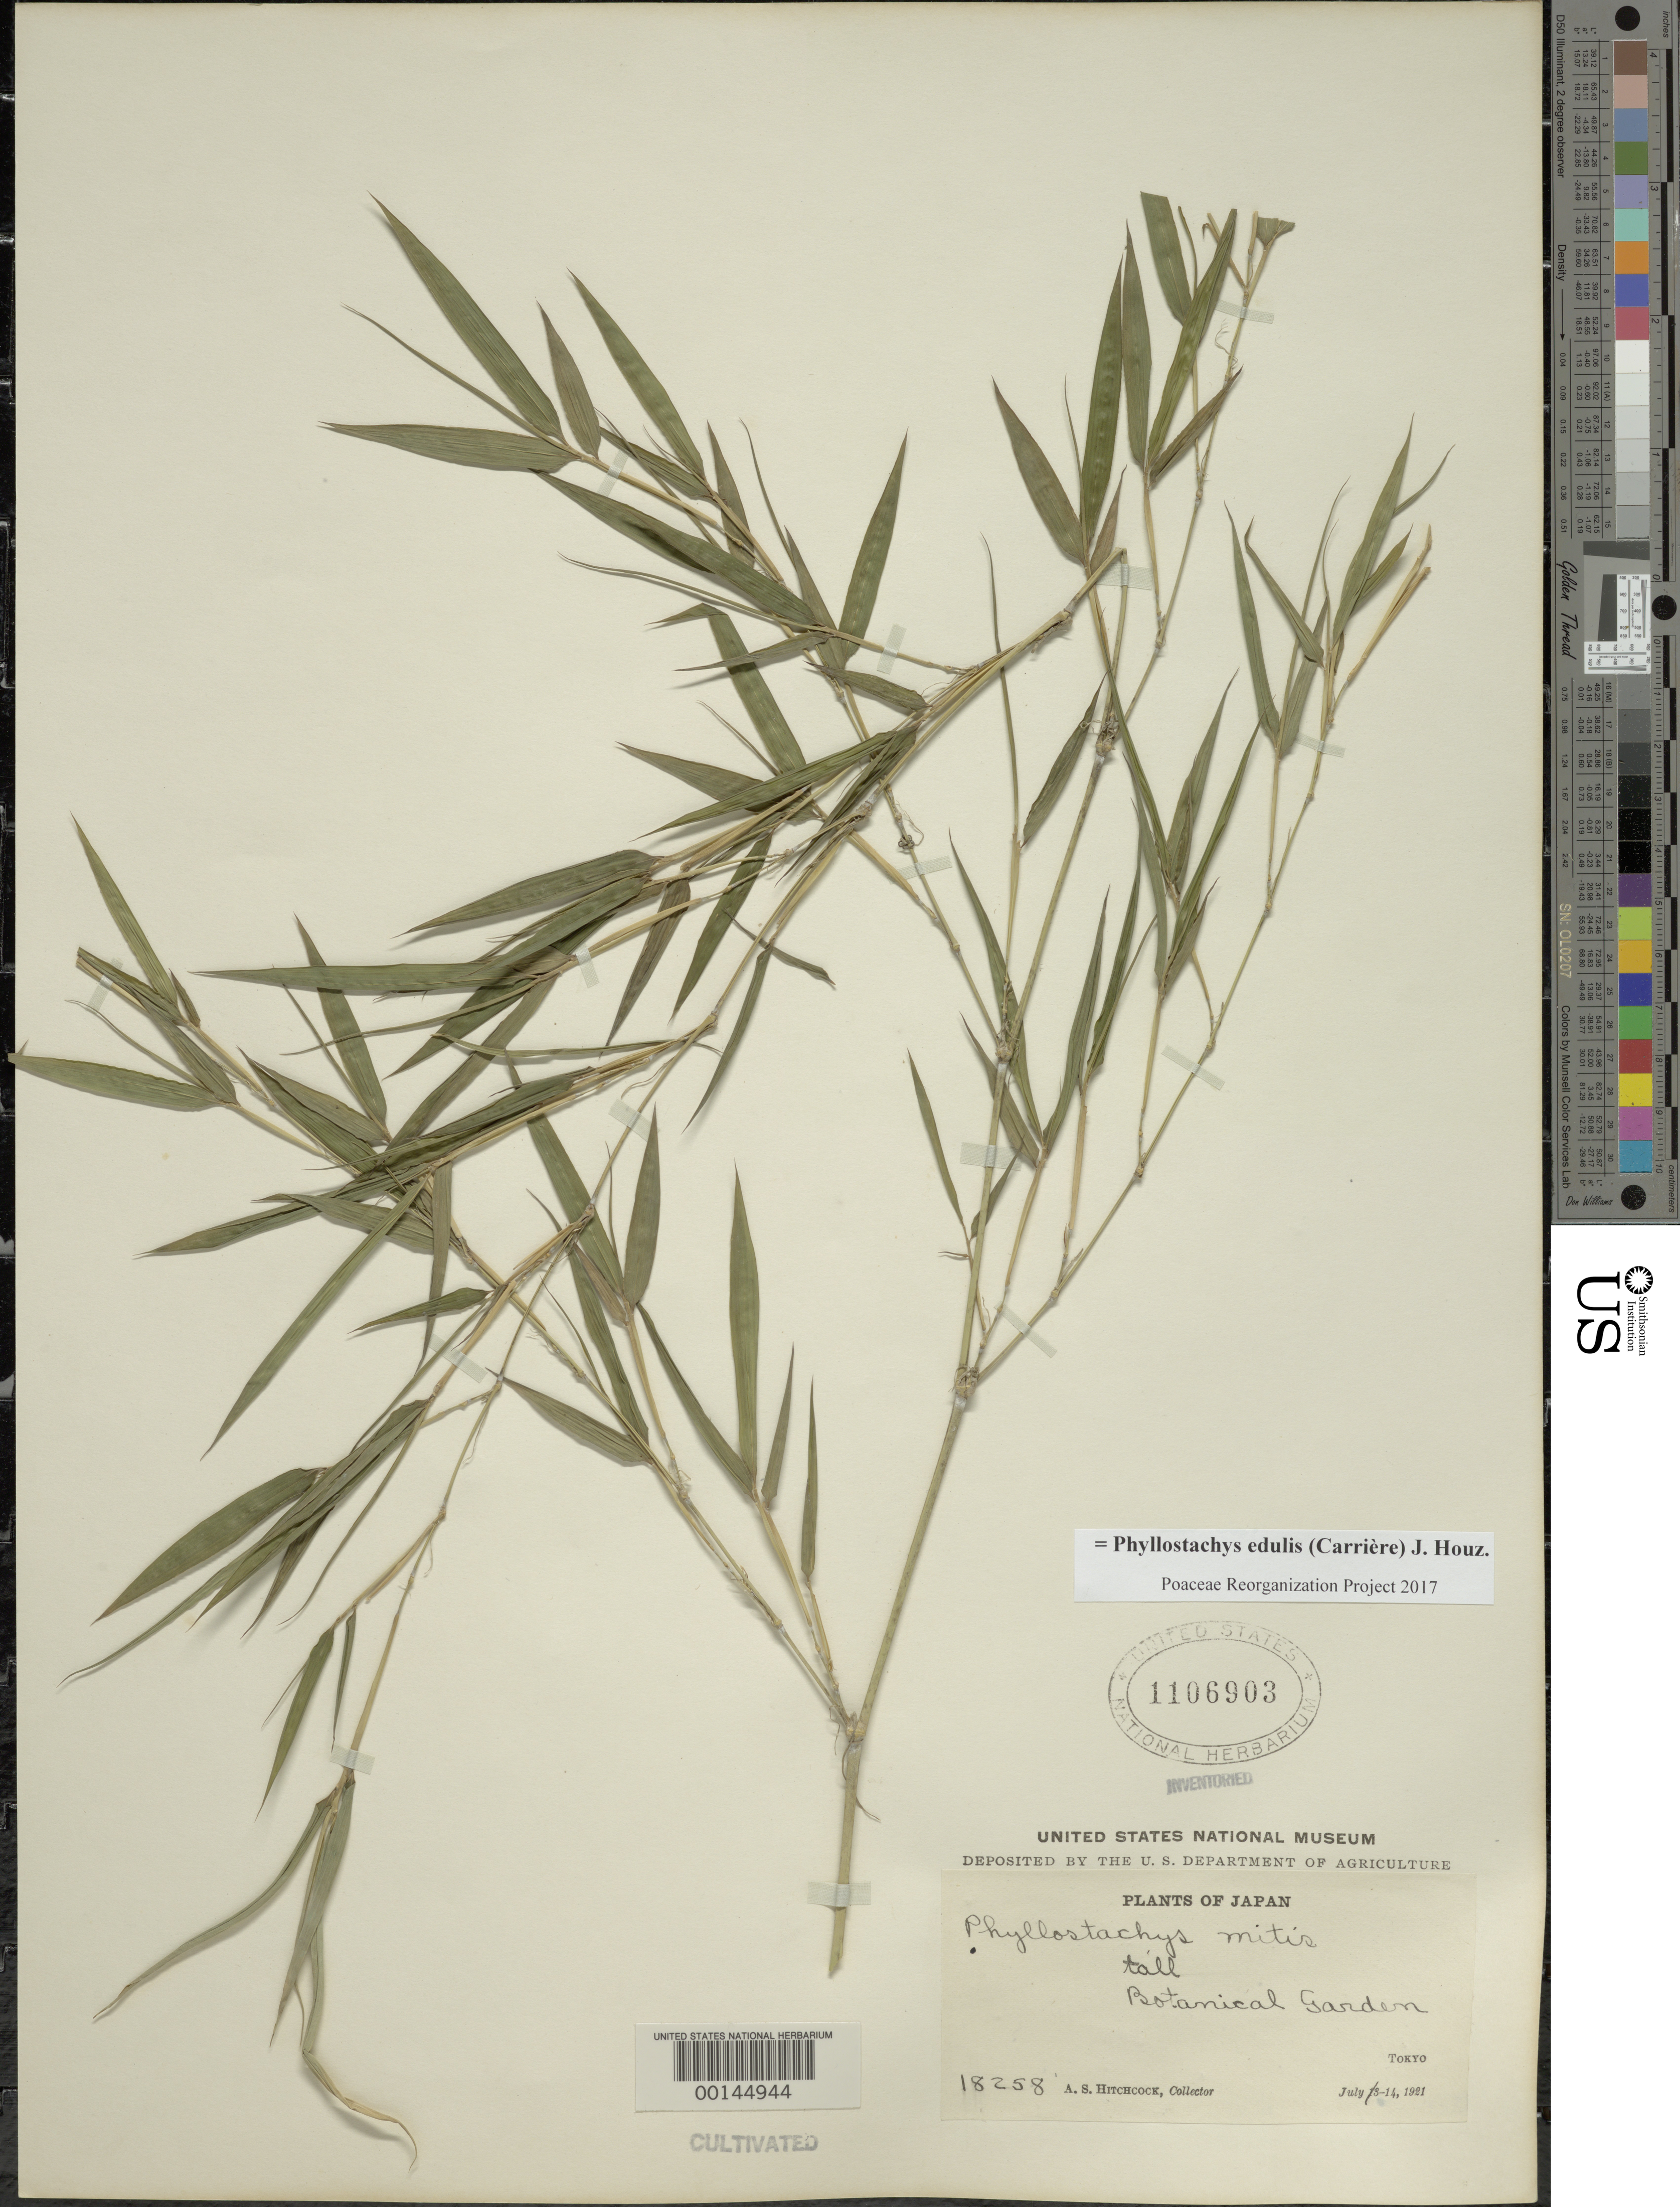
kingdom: Plantae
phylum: Tracheophyta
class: Liliopsida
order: Poales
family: Poaceae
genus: Phyllostachys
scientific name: Phyllostachys edulis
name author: (Carrière) J. Houz.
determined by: Poaceae Reorganization Project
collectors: A. S. Hitchcock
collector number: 18258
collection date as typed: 14 Jul 1921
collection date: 1921-07-14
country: Japan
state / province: Tokyo, Federal City of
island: Honshu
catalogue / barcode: US 1106903